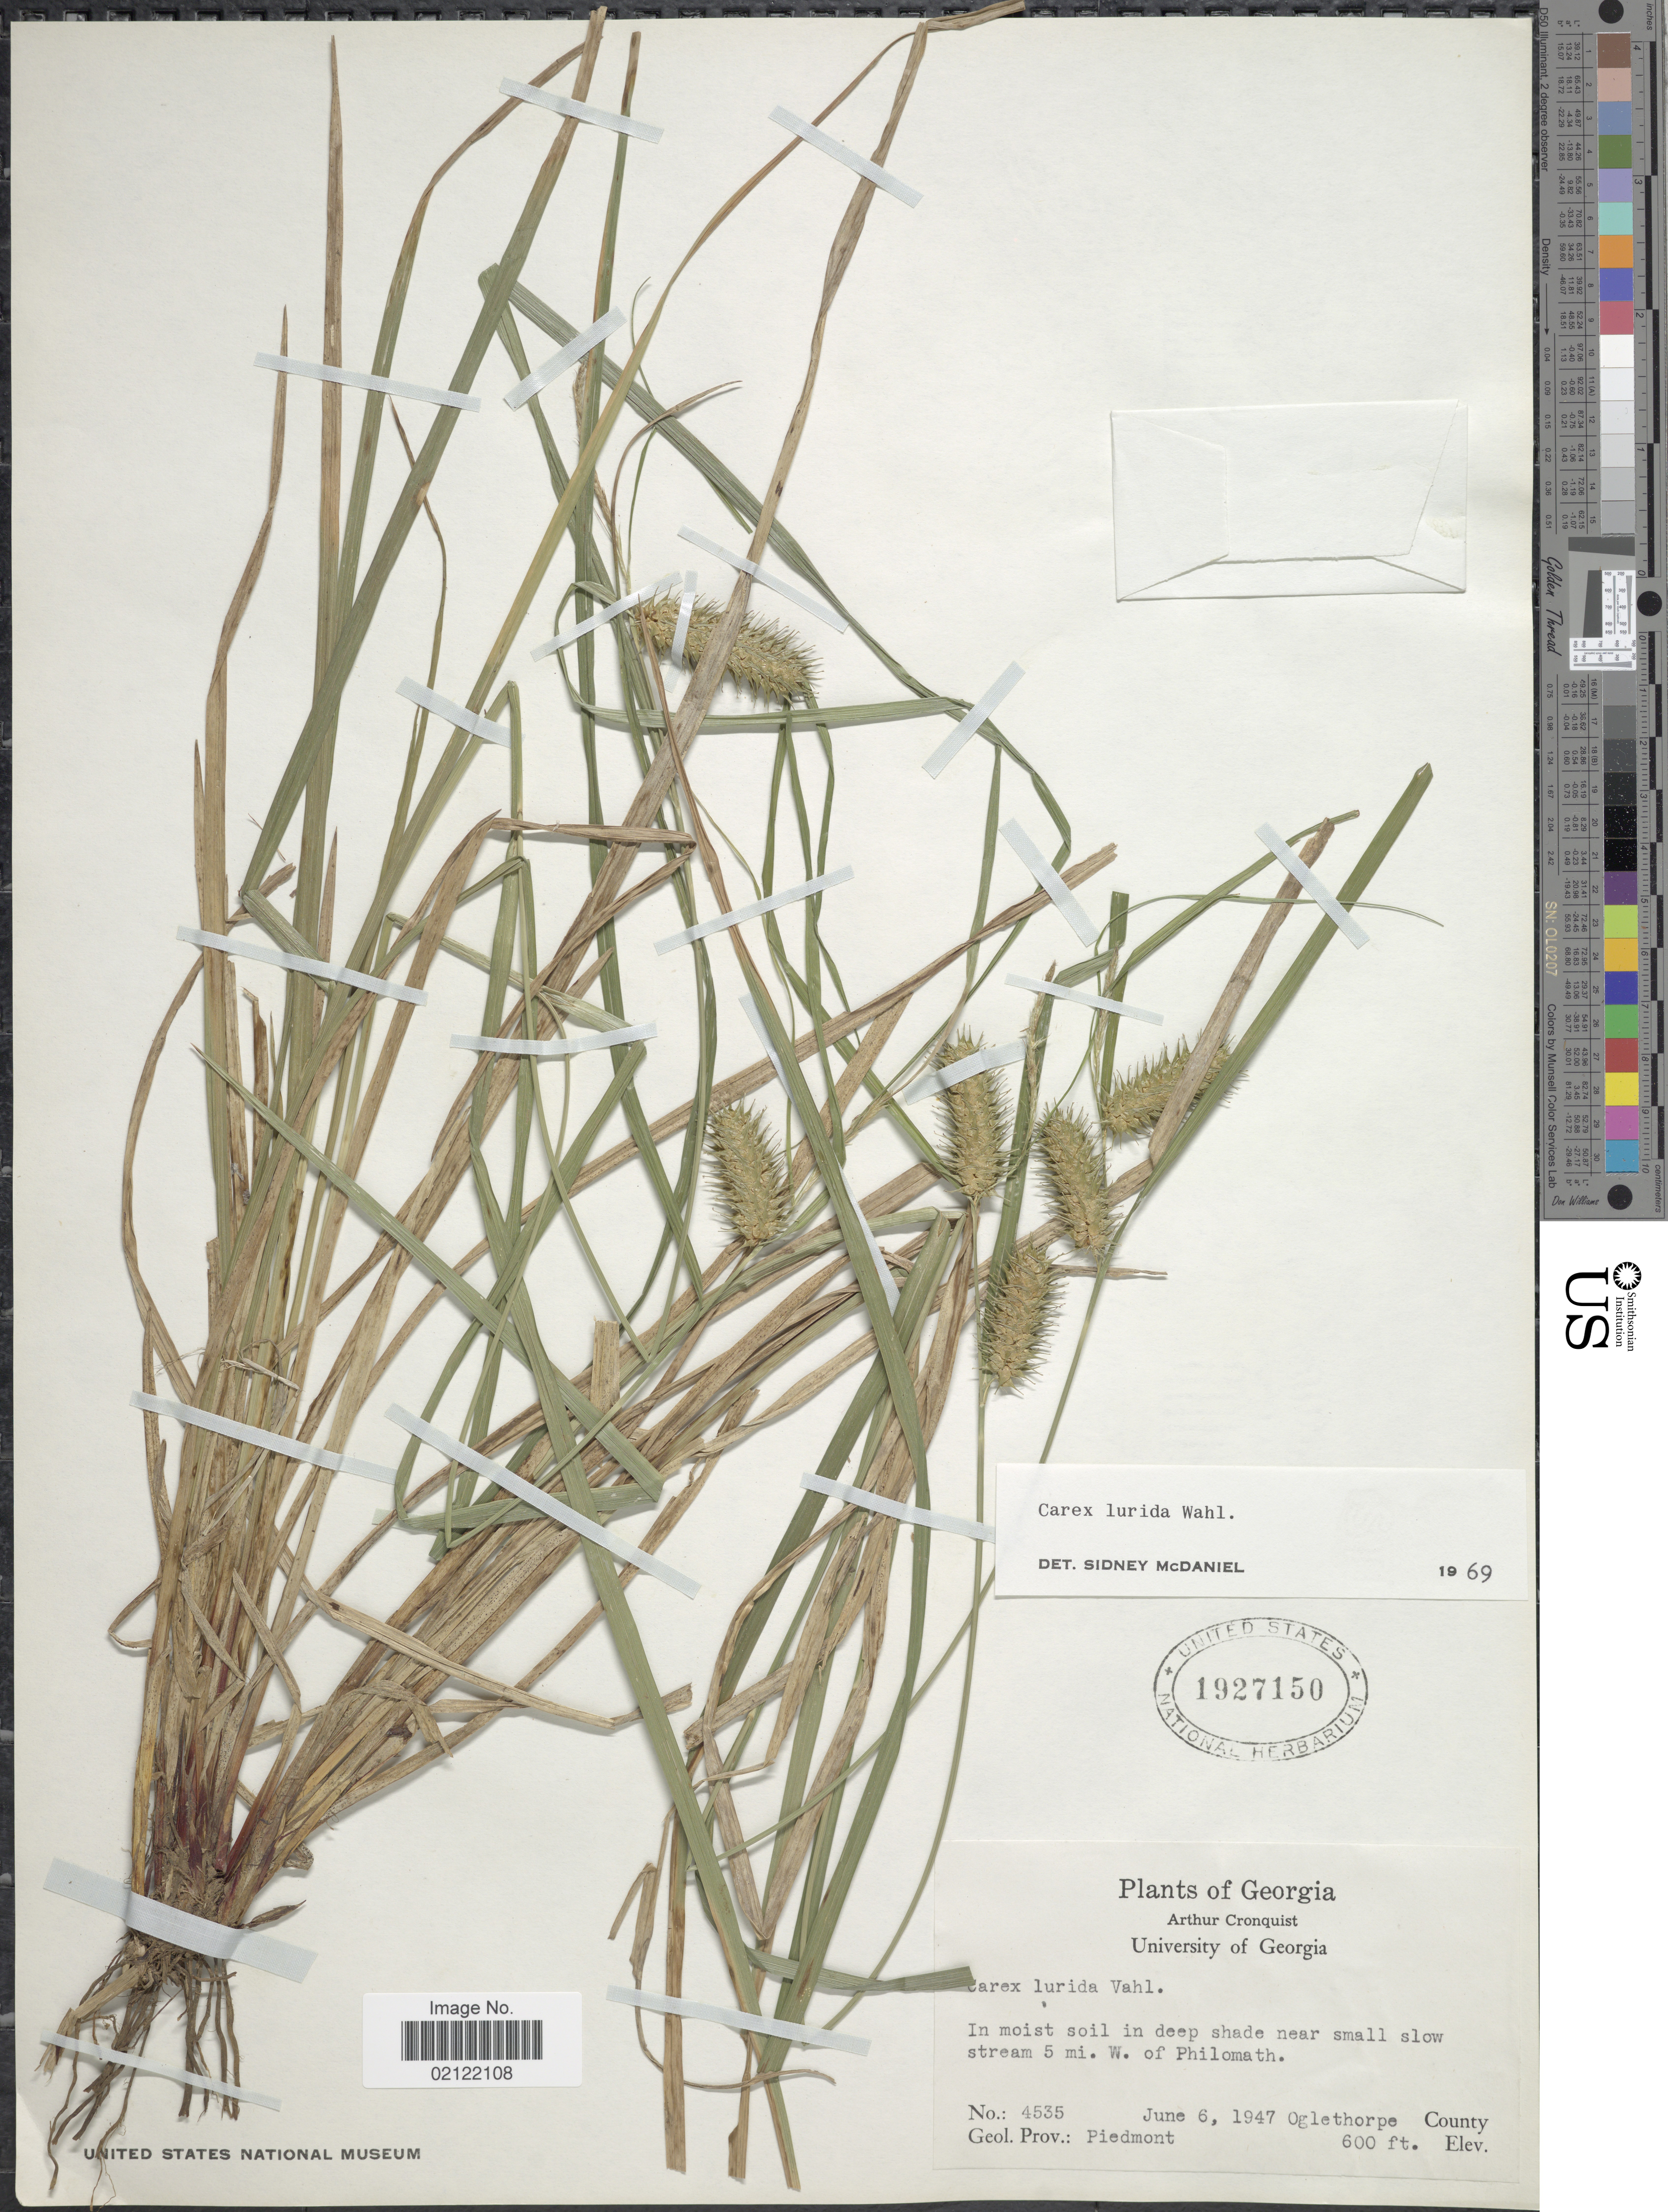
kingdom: Plantae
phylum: Tracheophyta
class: Liliopsida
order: Poales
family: Cyperaceae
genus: Carex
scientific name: Carex lurida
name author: Wahlenb.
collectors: A. J. Cronquist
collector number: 4535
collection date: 1947-06-06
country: United States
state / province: Georgia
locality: In moist soil in deep shade near small slow stream 5 mi. W. of Philomath. Oglethorpe County. Geol. Prov.: Piedmont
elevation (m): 183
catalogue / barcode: US 1927150